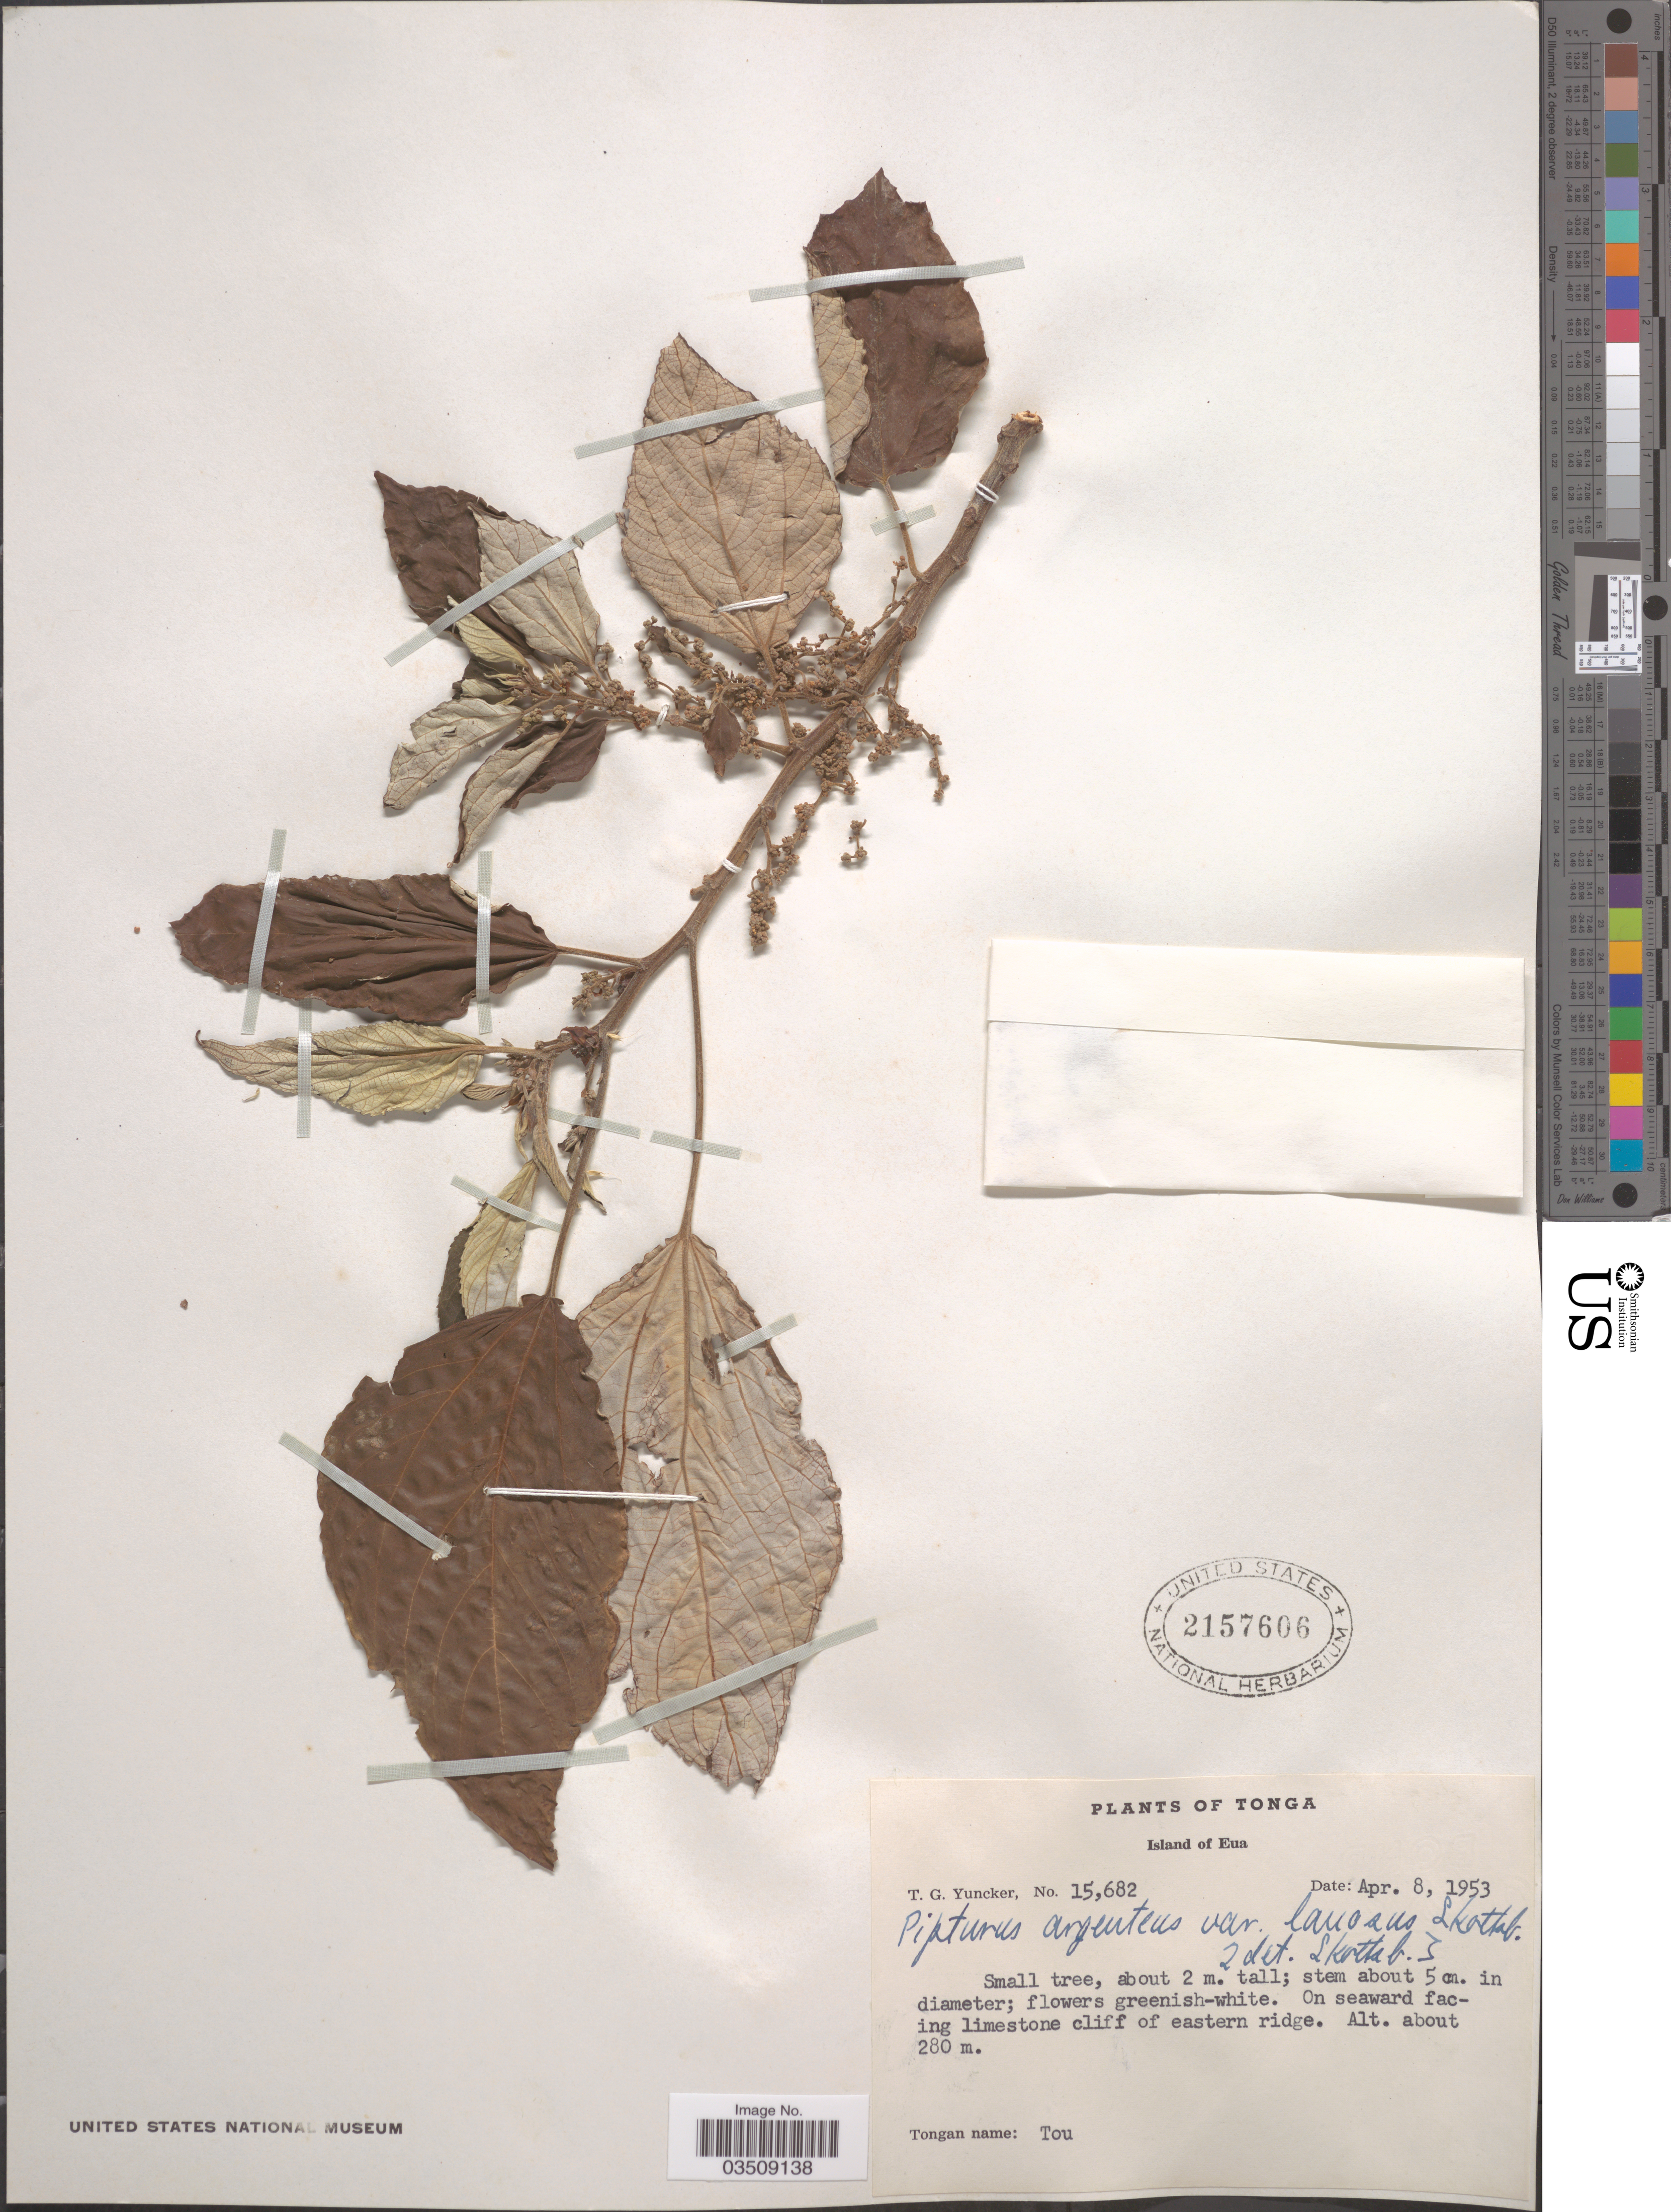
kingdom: Plantae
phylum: Tracheophyta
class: Magnoliopsida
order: Rosales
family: Urticaceae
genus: Pipturus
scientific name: Pipturus argenteus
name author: (G. Forst.) Wedd.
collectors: T. G. Yuncker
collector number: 15682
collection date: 1953-04-08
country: Tonga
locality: Island of Eua. On seaward facing limestone cliff of eastern ridge.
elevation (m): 280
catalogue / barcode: US 2157606